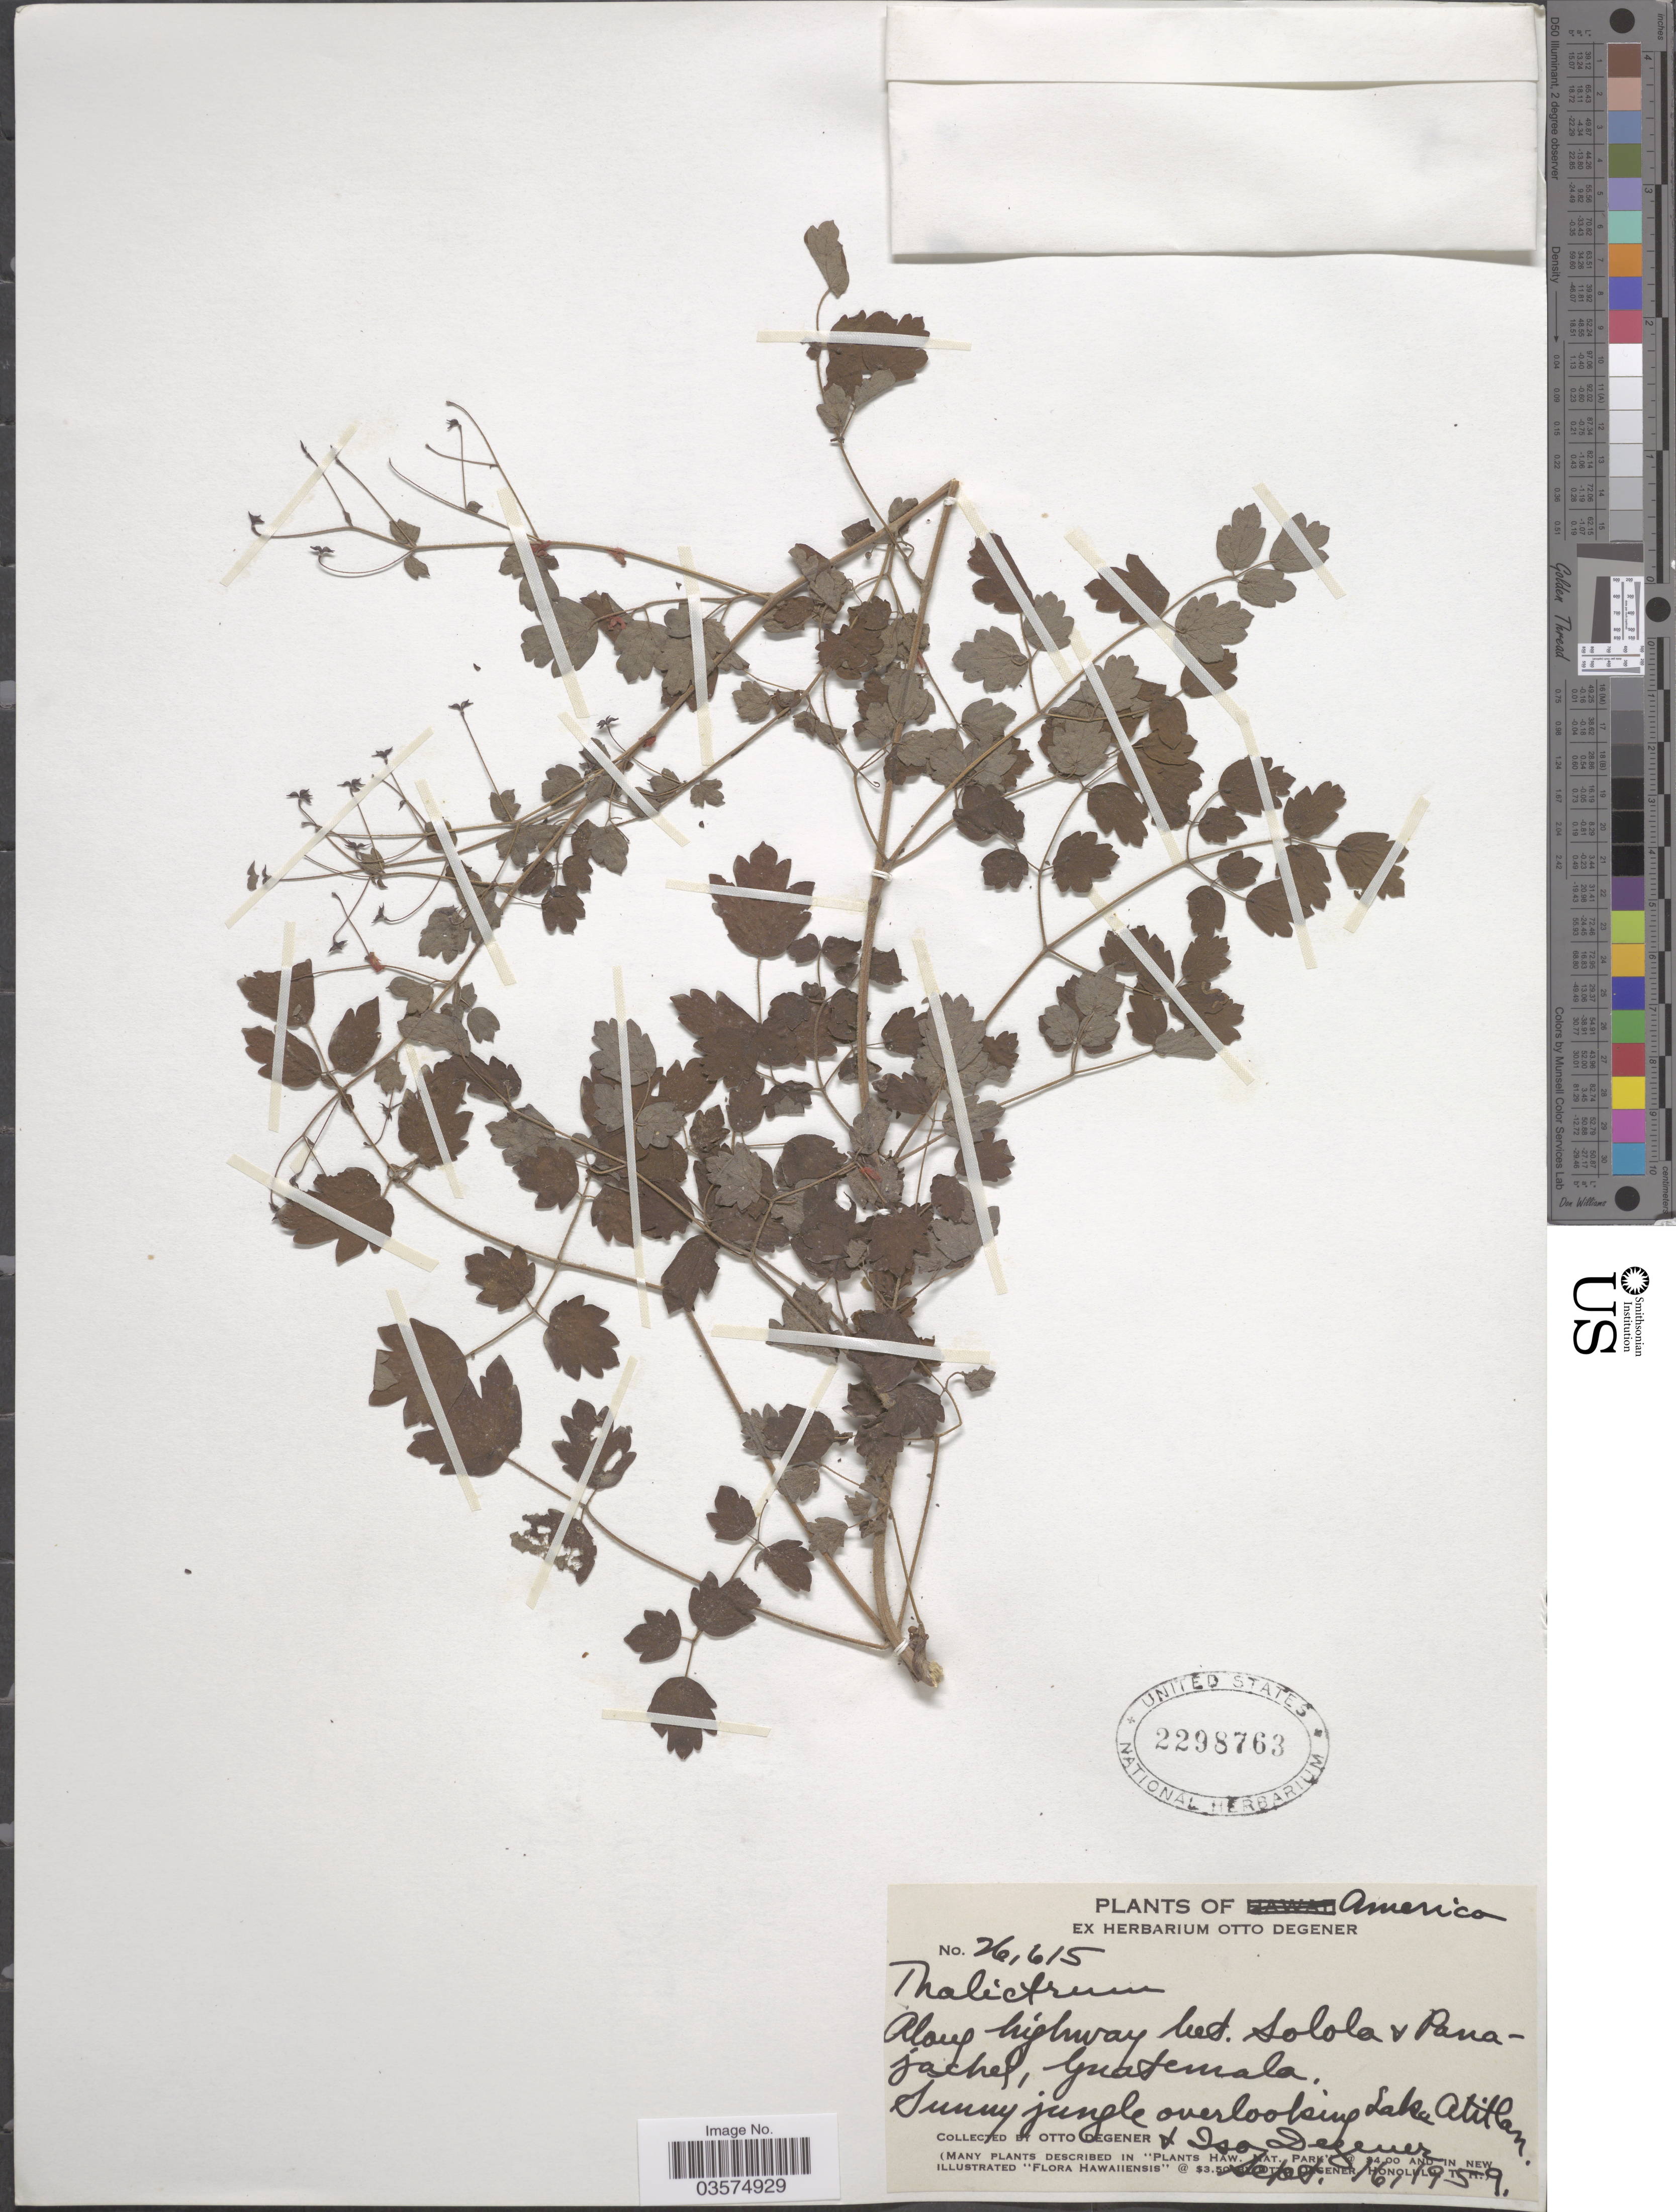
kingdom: Plantae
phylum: Tracheophyta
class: Magnoliopsida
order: Ranunculales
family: Ranunculaceae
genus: Thalictrum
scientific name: Thalictrum sp.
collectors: O. Degener & I. Degener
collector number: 26615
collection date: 1959-09-16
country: Guatemala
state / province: Solola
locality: Along highway bet. Solola & Panajachel.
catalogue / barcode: US 2298763